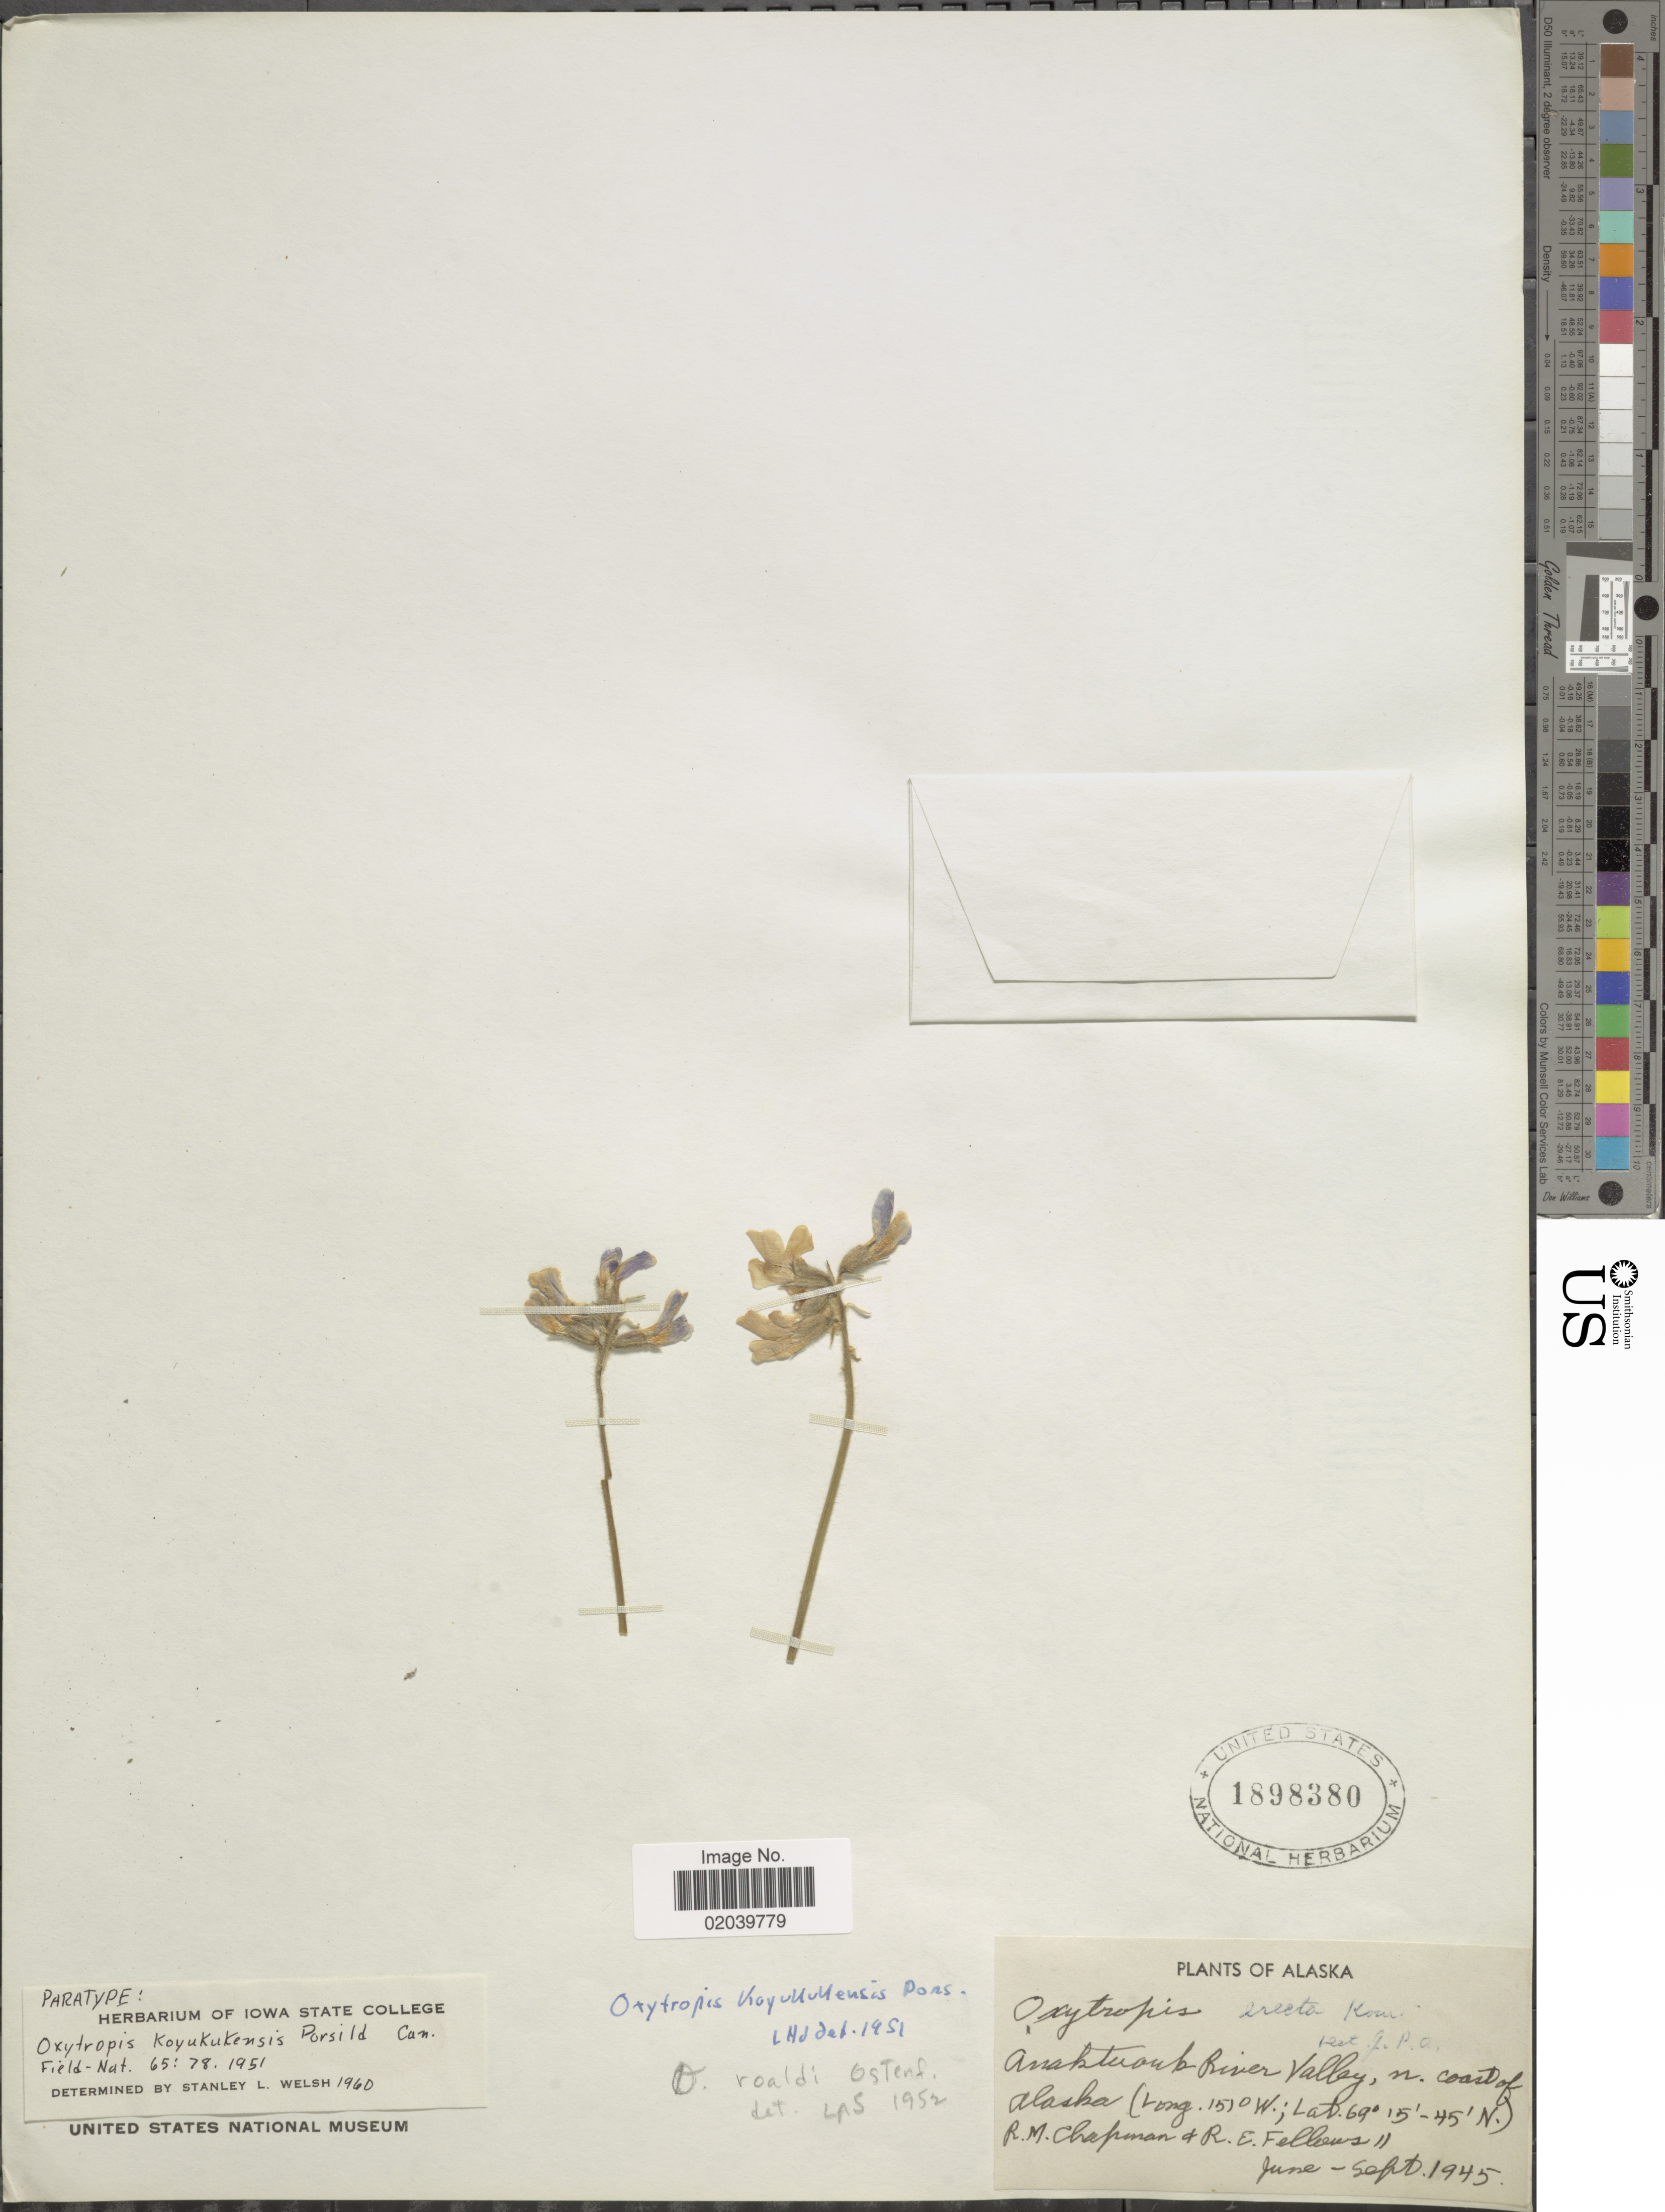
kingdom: Plantae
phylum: Tracheophyta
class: Magnoliopsida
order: Fabales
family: Fabaceae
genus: Oxytropis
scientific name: Oxytropis koyukukensis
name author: A.E. Porsild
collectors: R. M. Chapman & R. Fellows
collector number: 11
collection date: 1945-06/1945-09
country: United States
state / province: Alaska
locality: Anaktuouk River Valley, N. coast of Alaska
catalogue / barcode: US 1898380